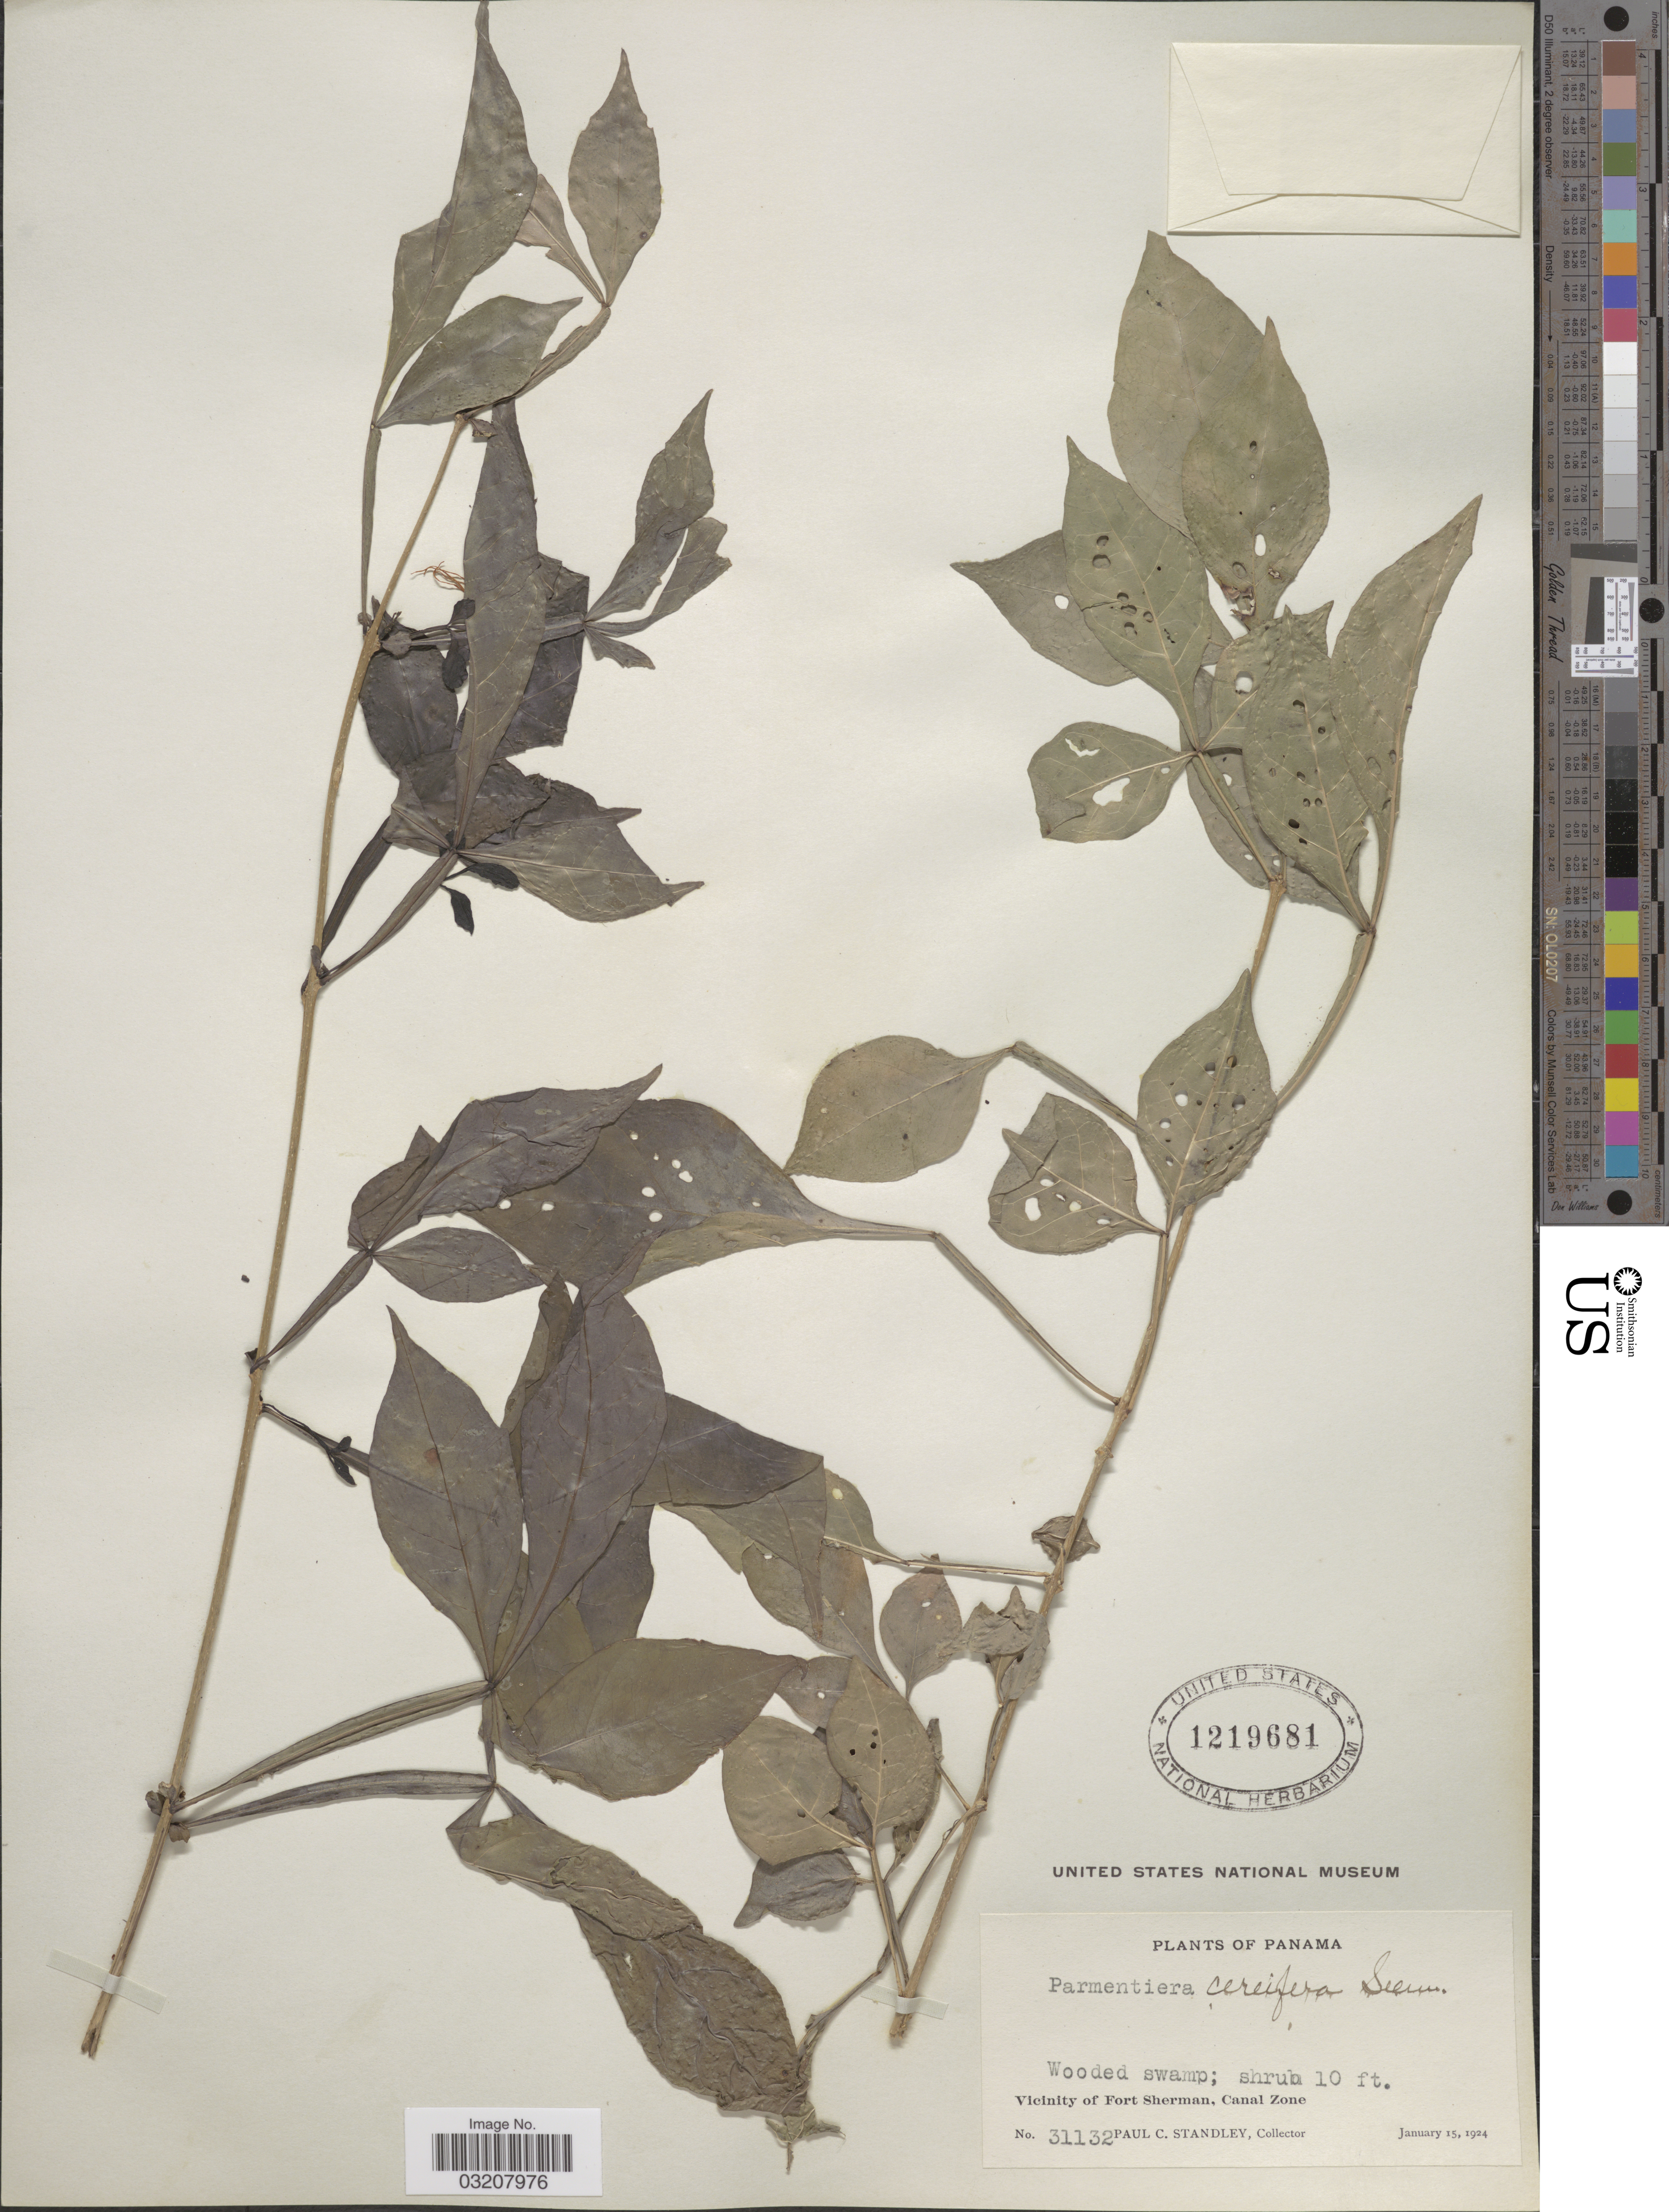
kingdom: Plantae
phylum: Tracheophyta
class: Magnoliopsida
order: Lamiales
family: Bignoniaceae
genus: Parmentiera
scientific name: Parmentiera cereifera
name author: Seem.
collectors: P. C. Standley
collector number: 31132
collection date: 1924-01-15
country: Panama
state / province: Colón / Panamá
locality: Vicinity of Fort Sherman, Canal Zone.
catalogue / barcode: US 1219681